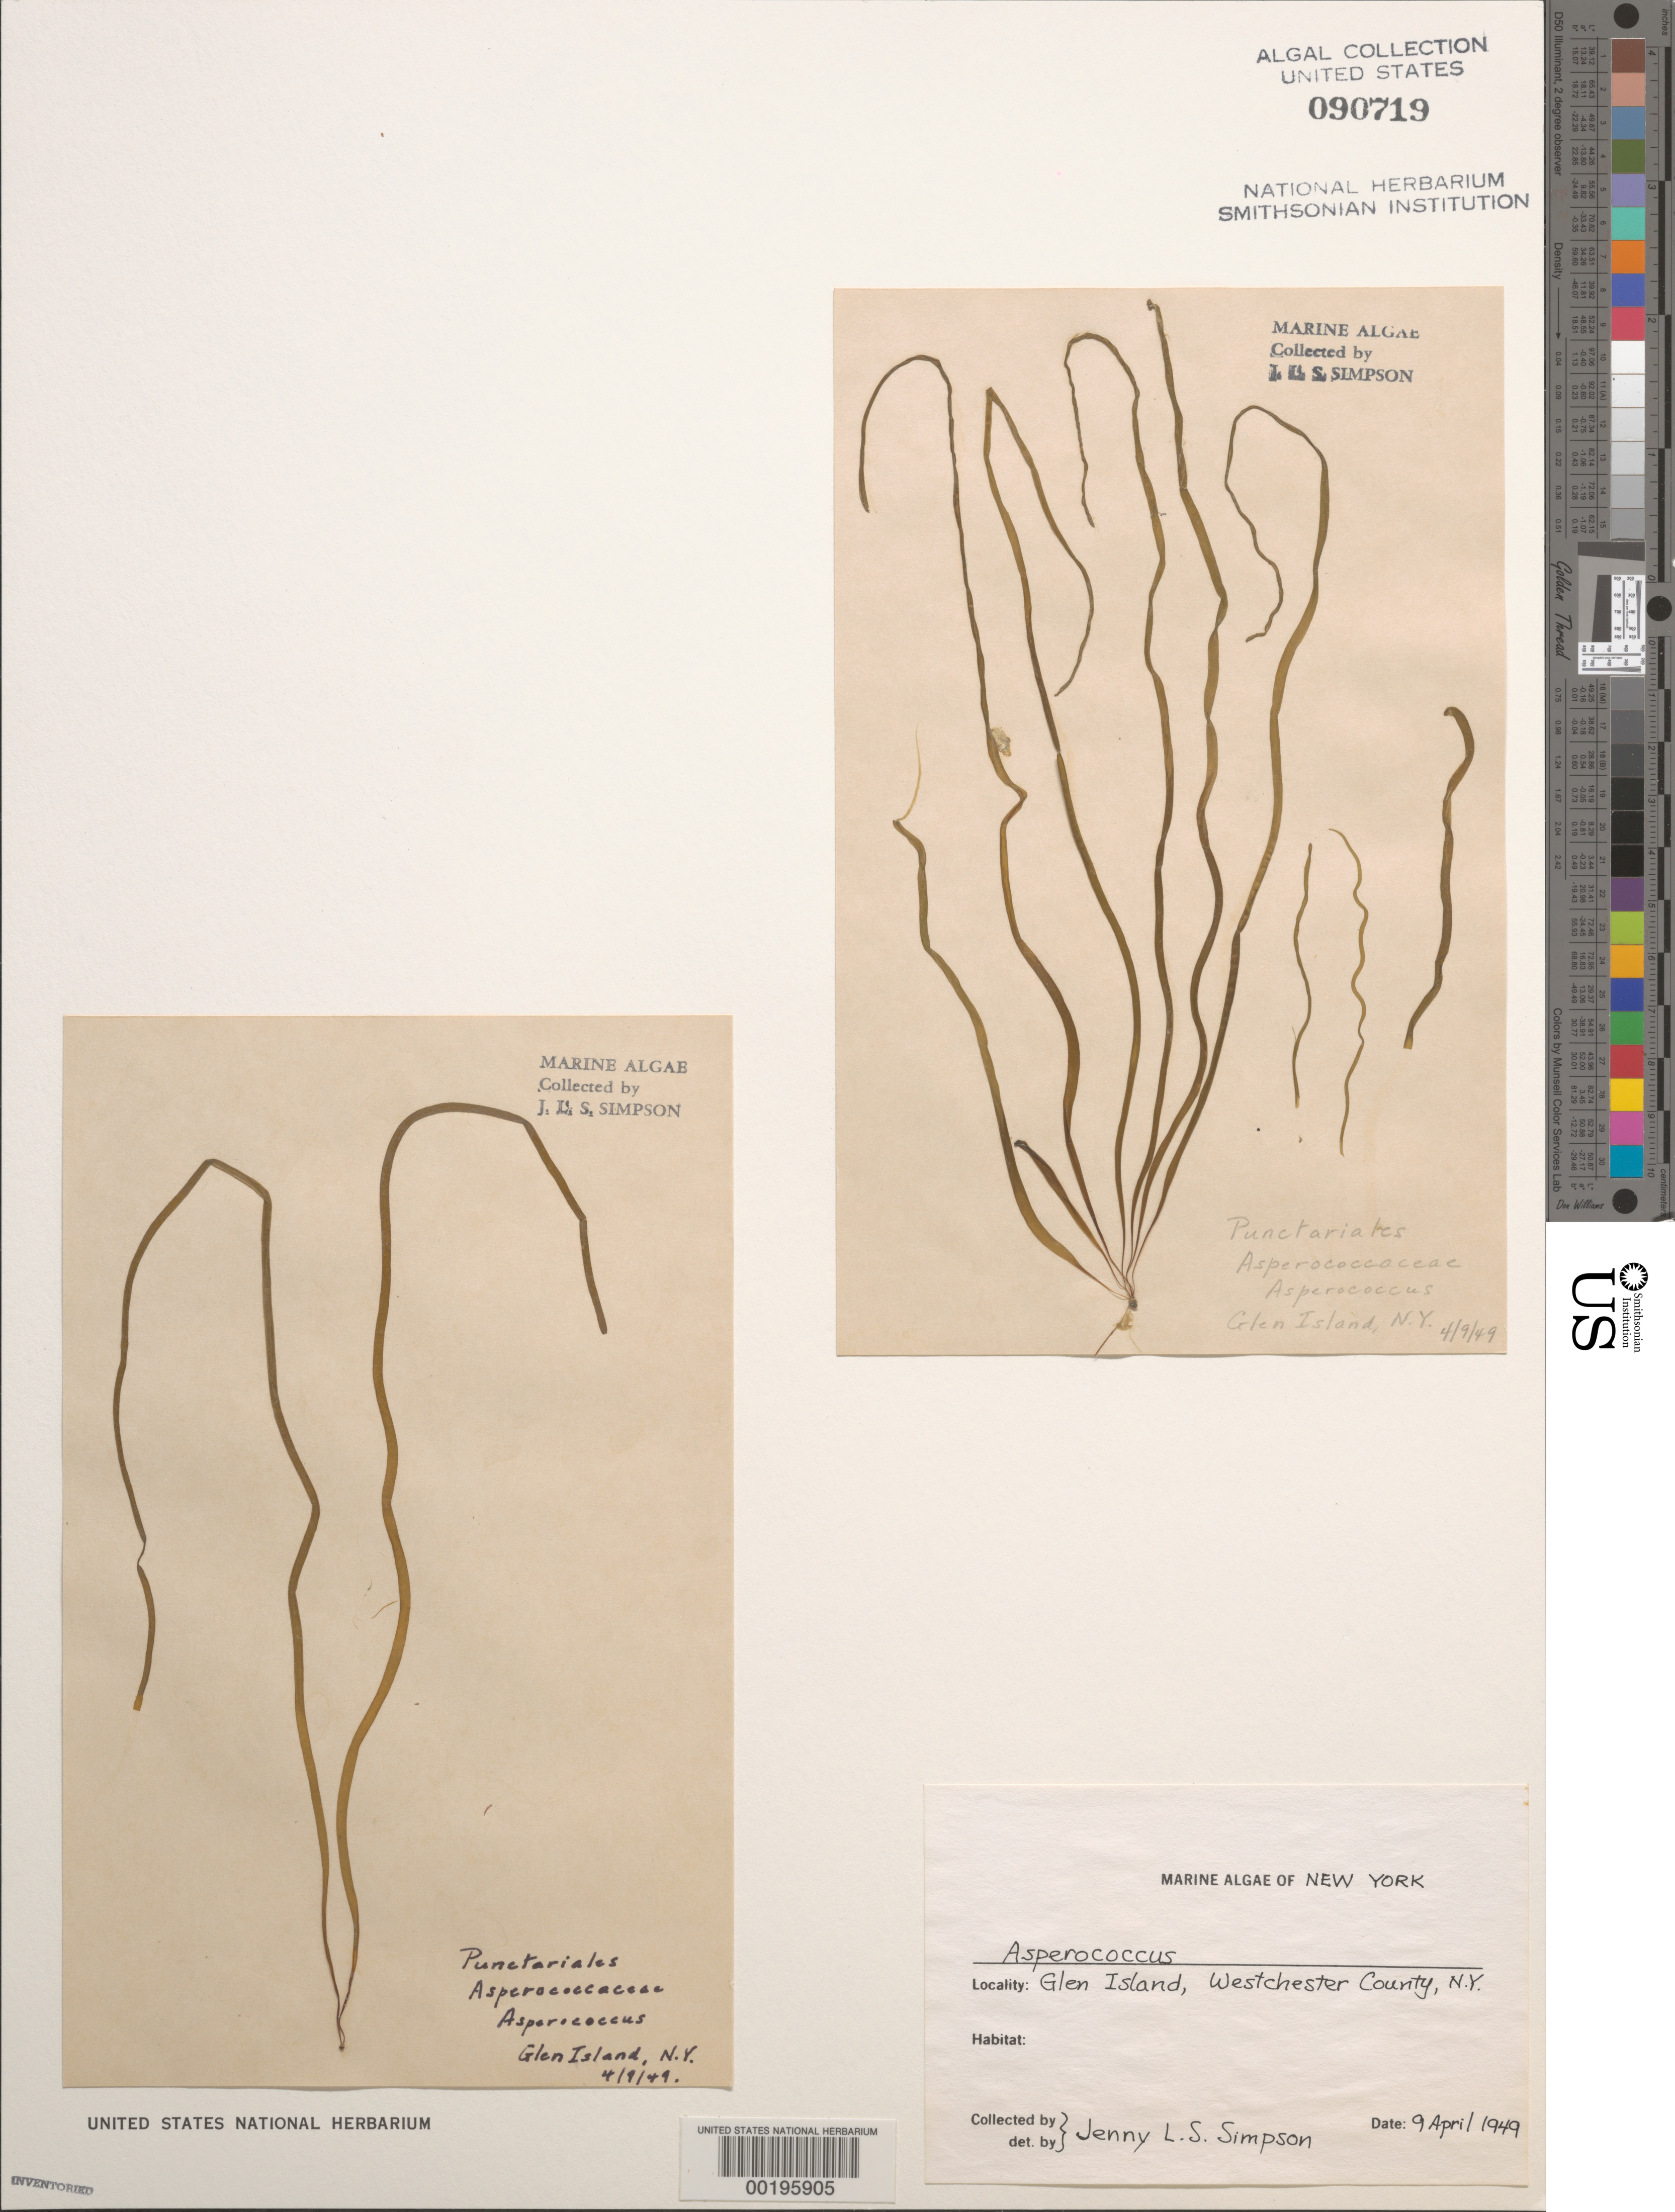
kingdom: Chromista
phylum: Ochrophyta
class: Phaeophyceae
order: Ectocarpales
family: Chordariaceae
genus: Asperococcus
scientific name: Asperococcus sp.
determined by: Simpson, J. L. S.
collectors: J. Simpson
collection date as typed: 09 Apr 1949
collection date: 1949-04-09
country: United States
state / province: New York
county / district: Westchester County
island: Glen Island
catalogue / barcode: US 90719